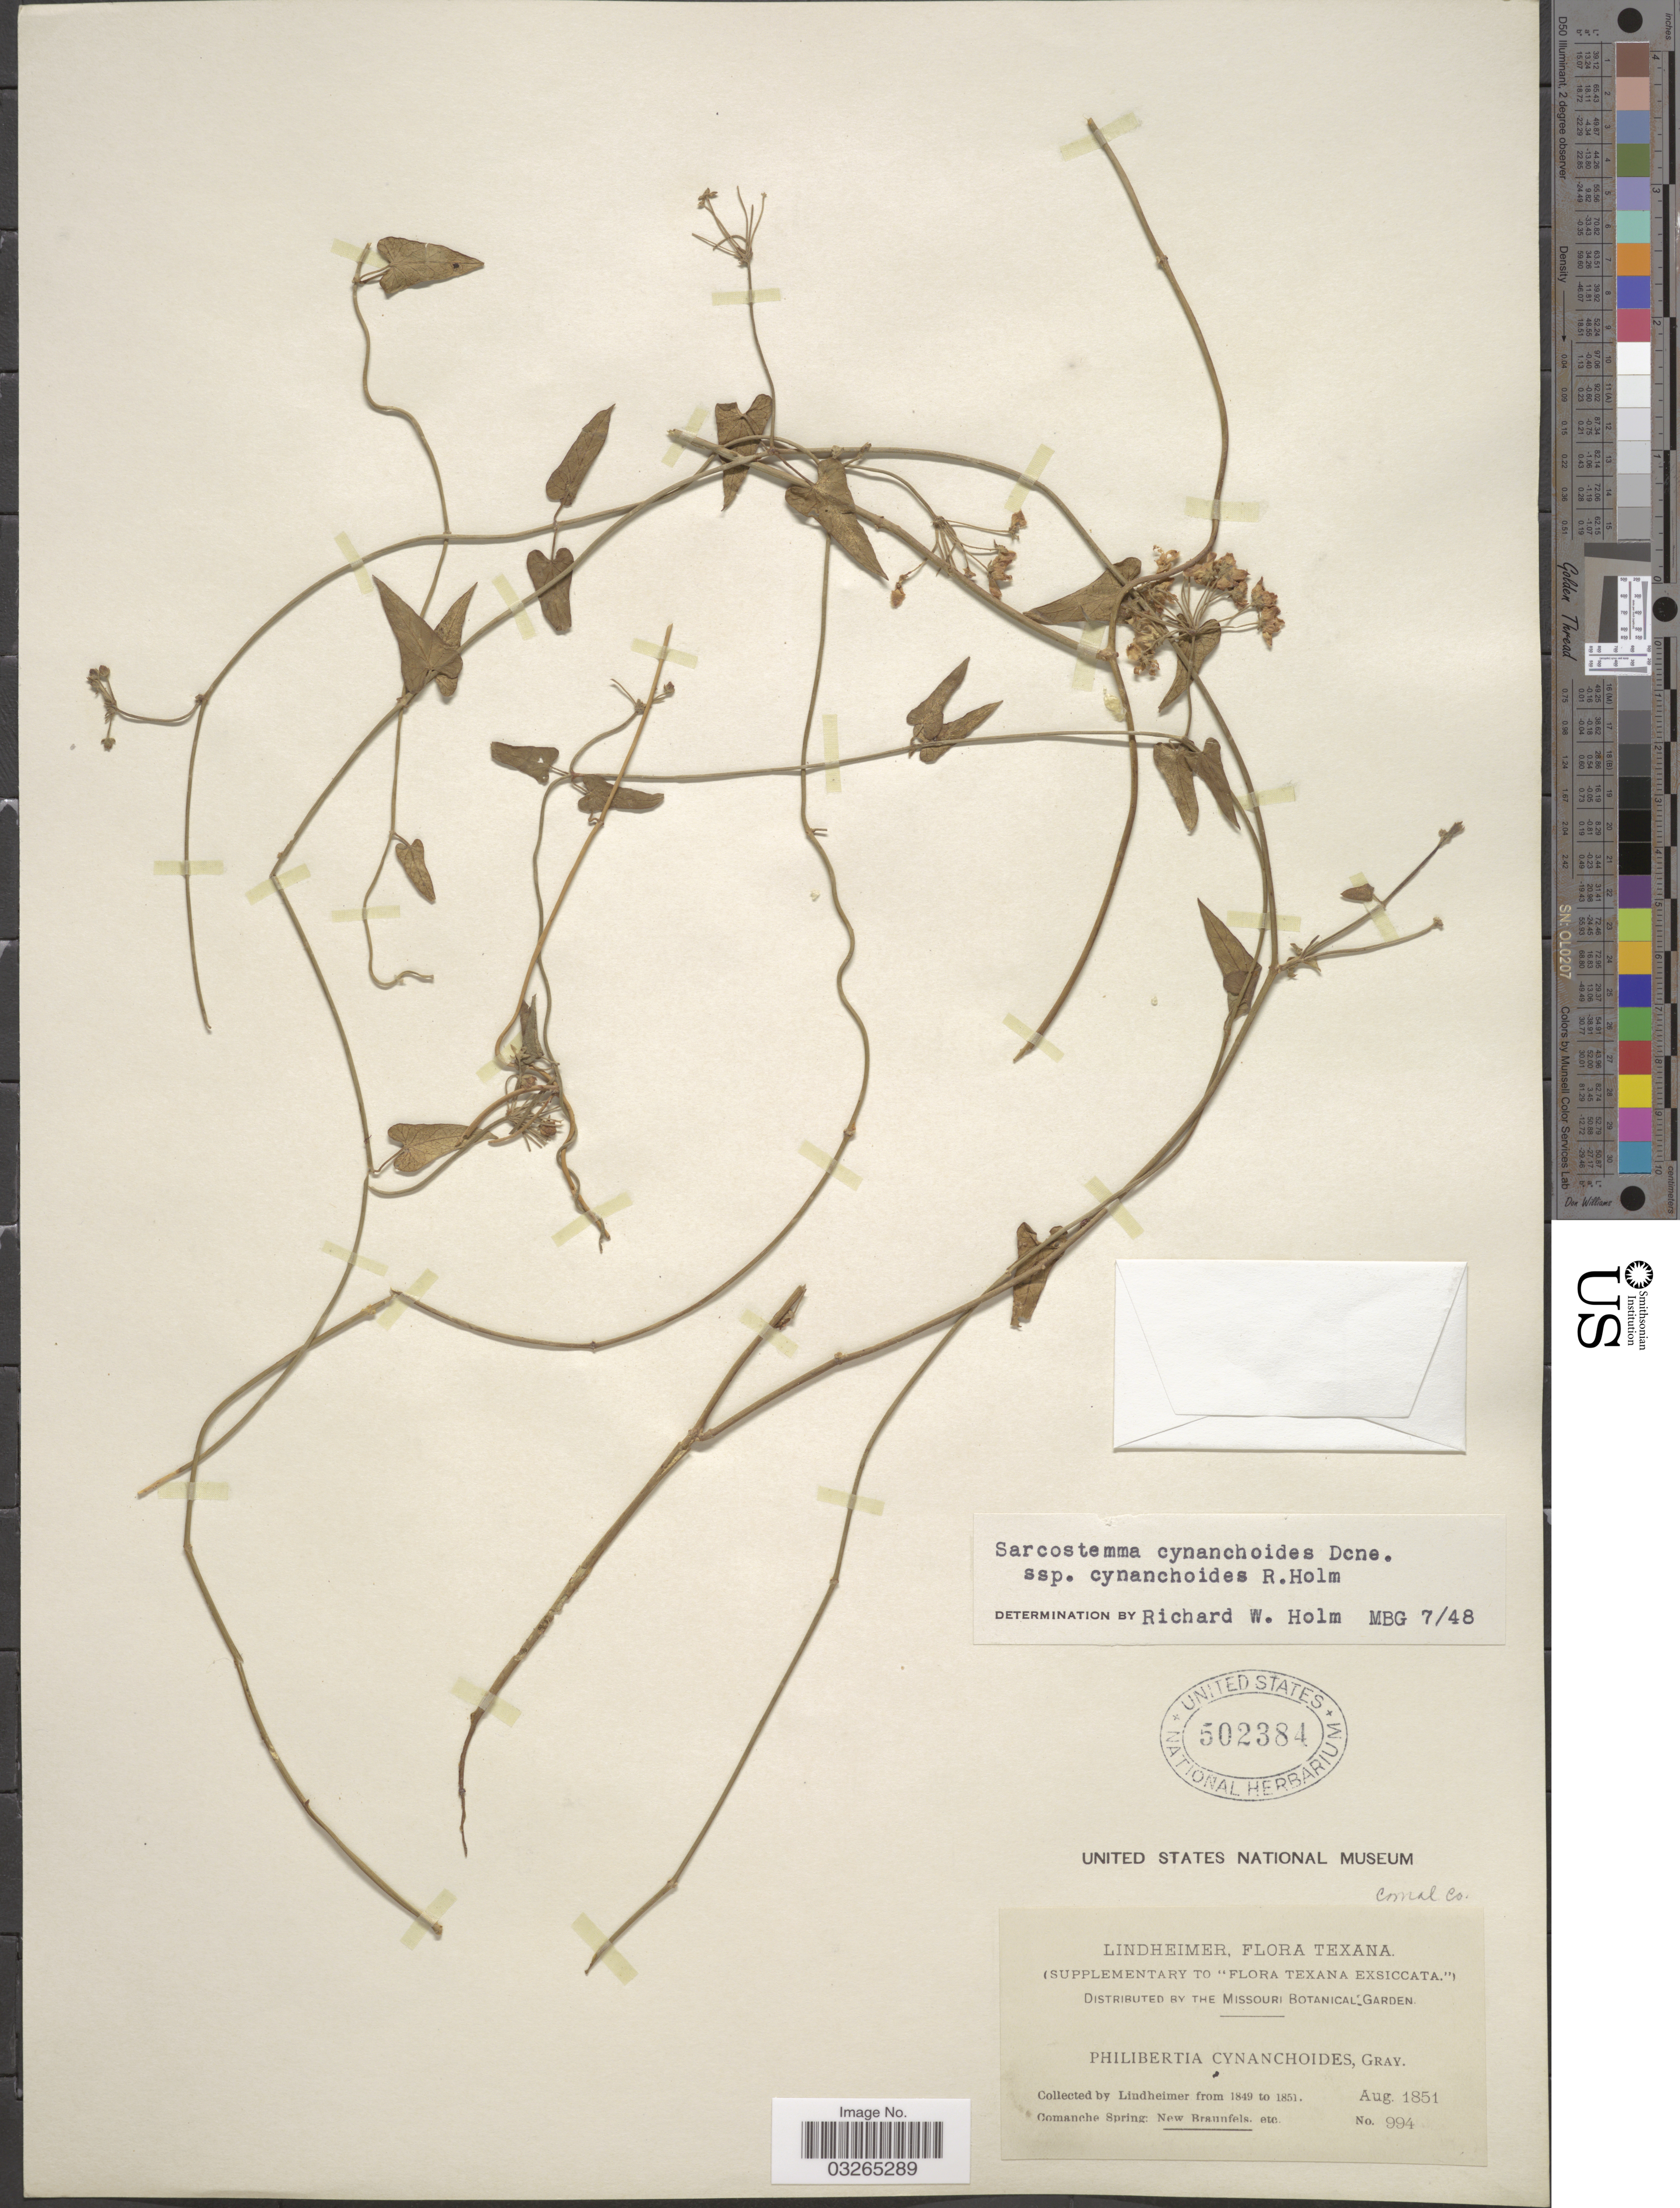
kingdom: Plantae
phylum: Tracheophyta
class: Magnoliopsida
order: Gentianales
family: Apocynaceae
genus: Sarcostemma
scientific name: Sarcostemma cynanchoides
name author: Decne.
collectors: -. Lindheimer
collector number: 994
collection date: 1851-08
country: United States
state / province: Texas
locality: Comal Co., Comanche Spring: New Braunfels.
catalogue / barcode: US 502384